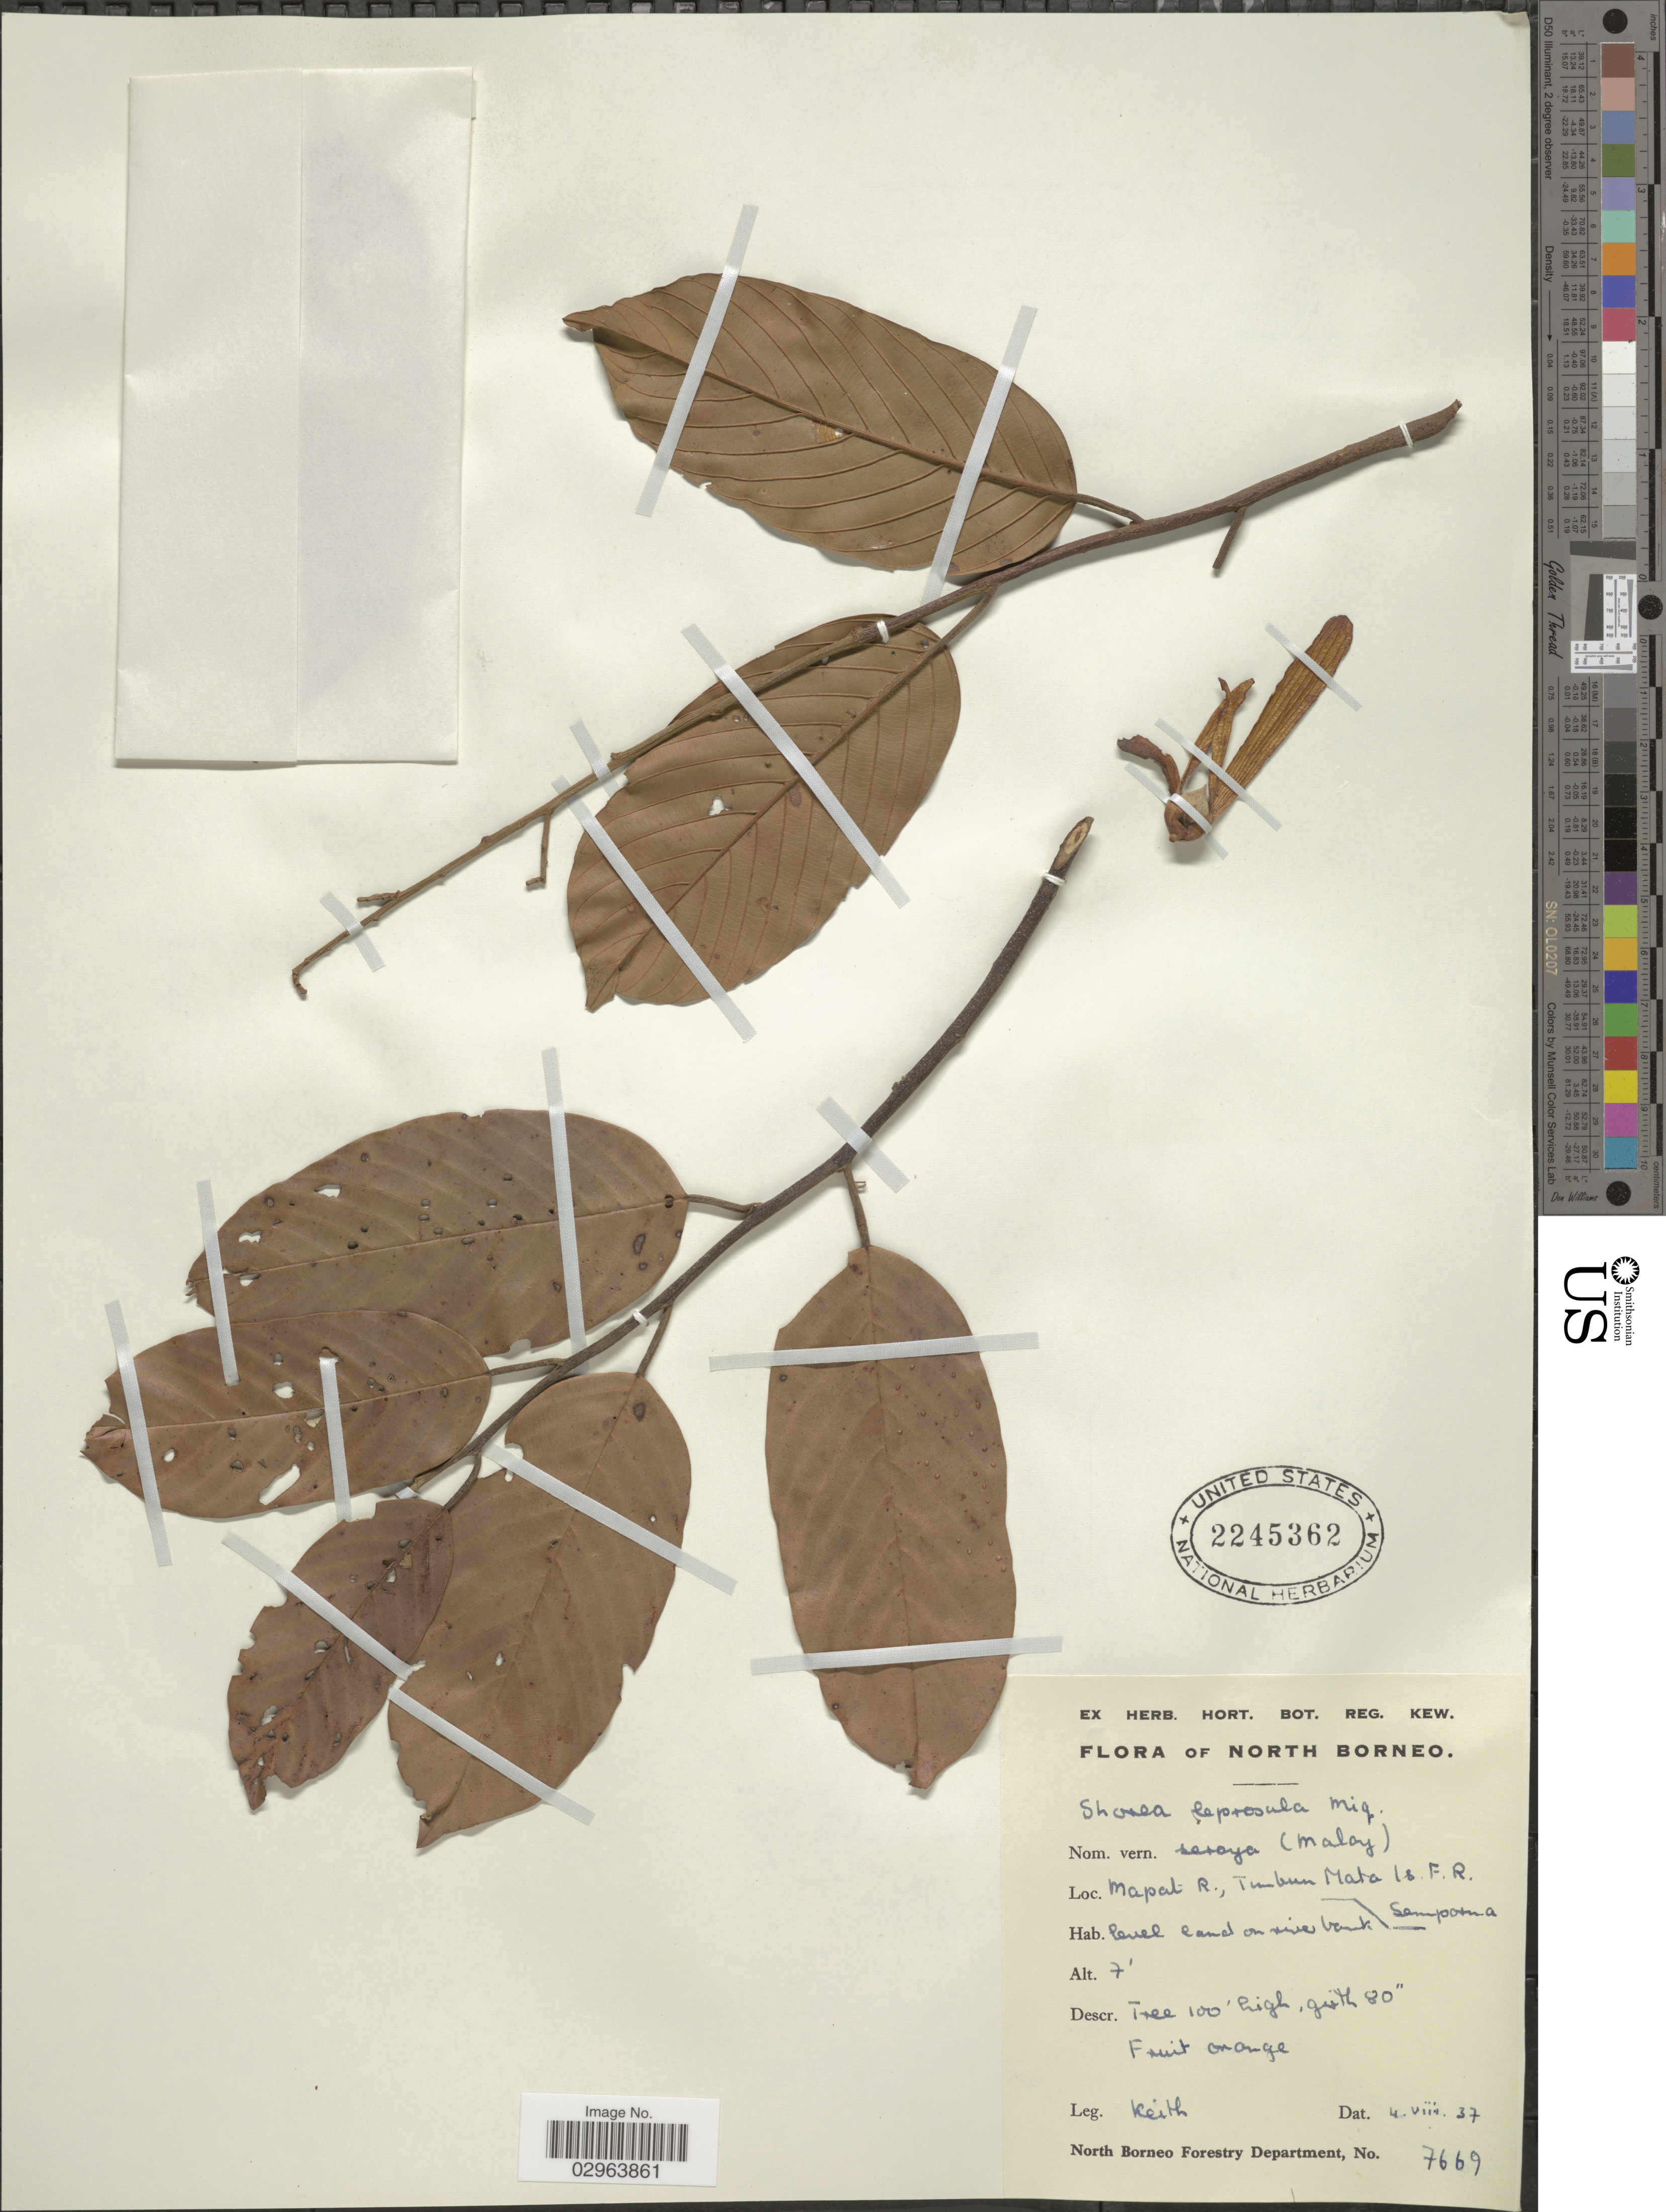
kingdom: Plantae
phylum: Tracheophyta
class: Magnoliopsida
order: Malvales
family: Dipterocarpaceae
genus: Rubroshorea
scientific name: Rubroshorea leprosula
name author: (Miq.) P.S. Ashton & J. Heck.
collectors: -. Keith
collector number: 7669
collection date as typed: Transcribed d/m/y: 4/8/37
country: Malaysia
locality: North Borneo, Mapat R., Tumbun Mata Is. F.R. Sempoma.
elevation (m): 2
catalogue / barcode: US 2245362